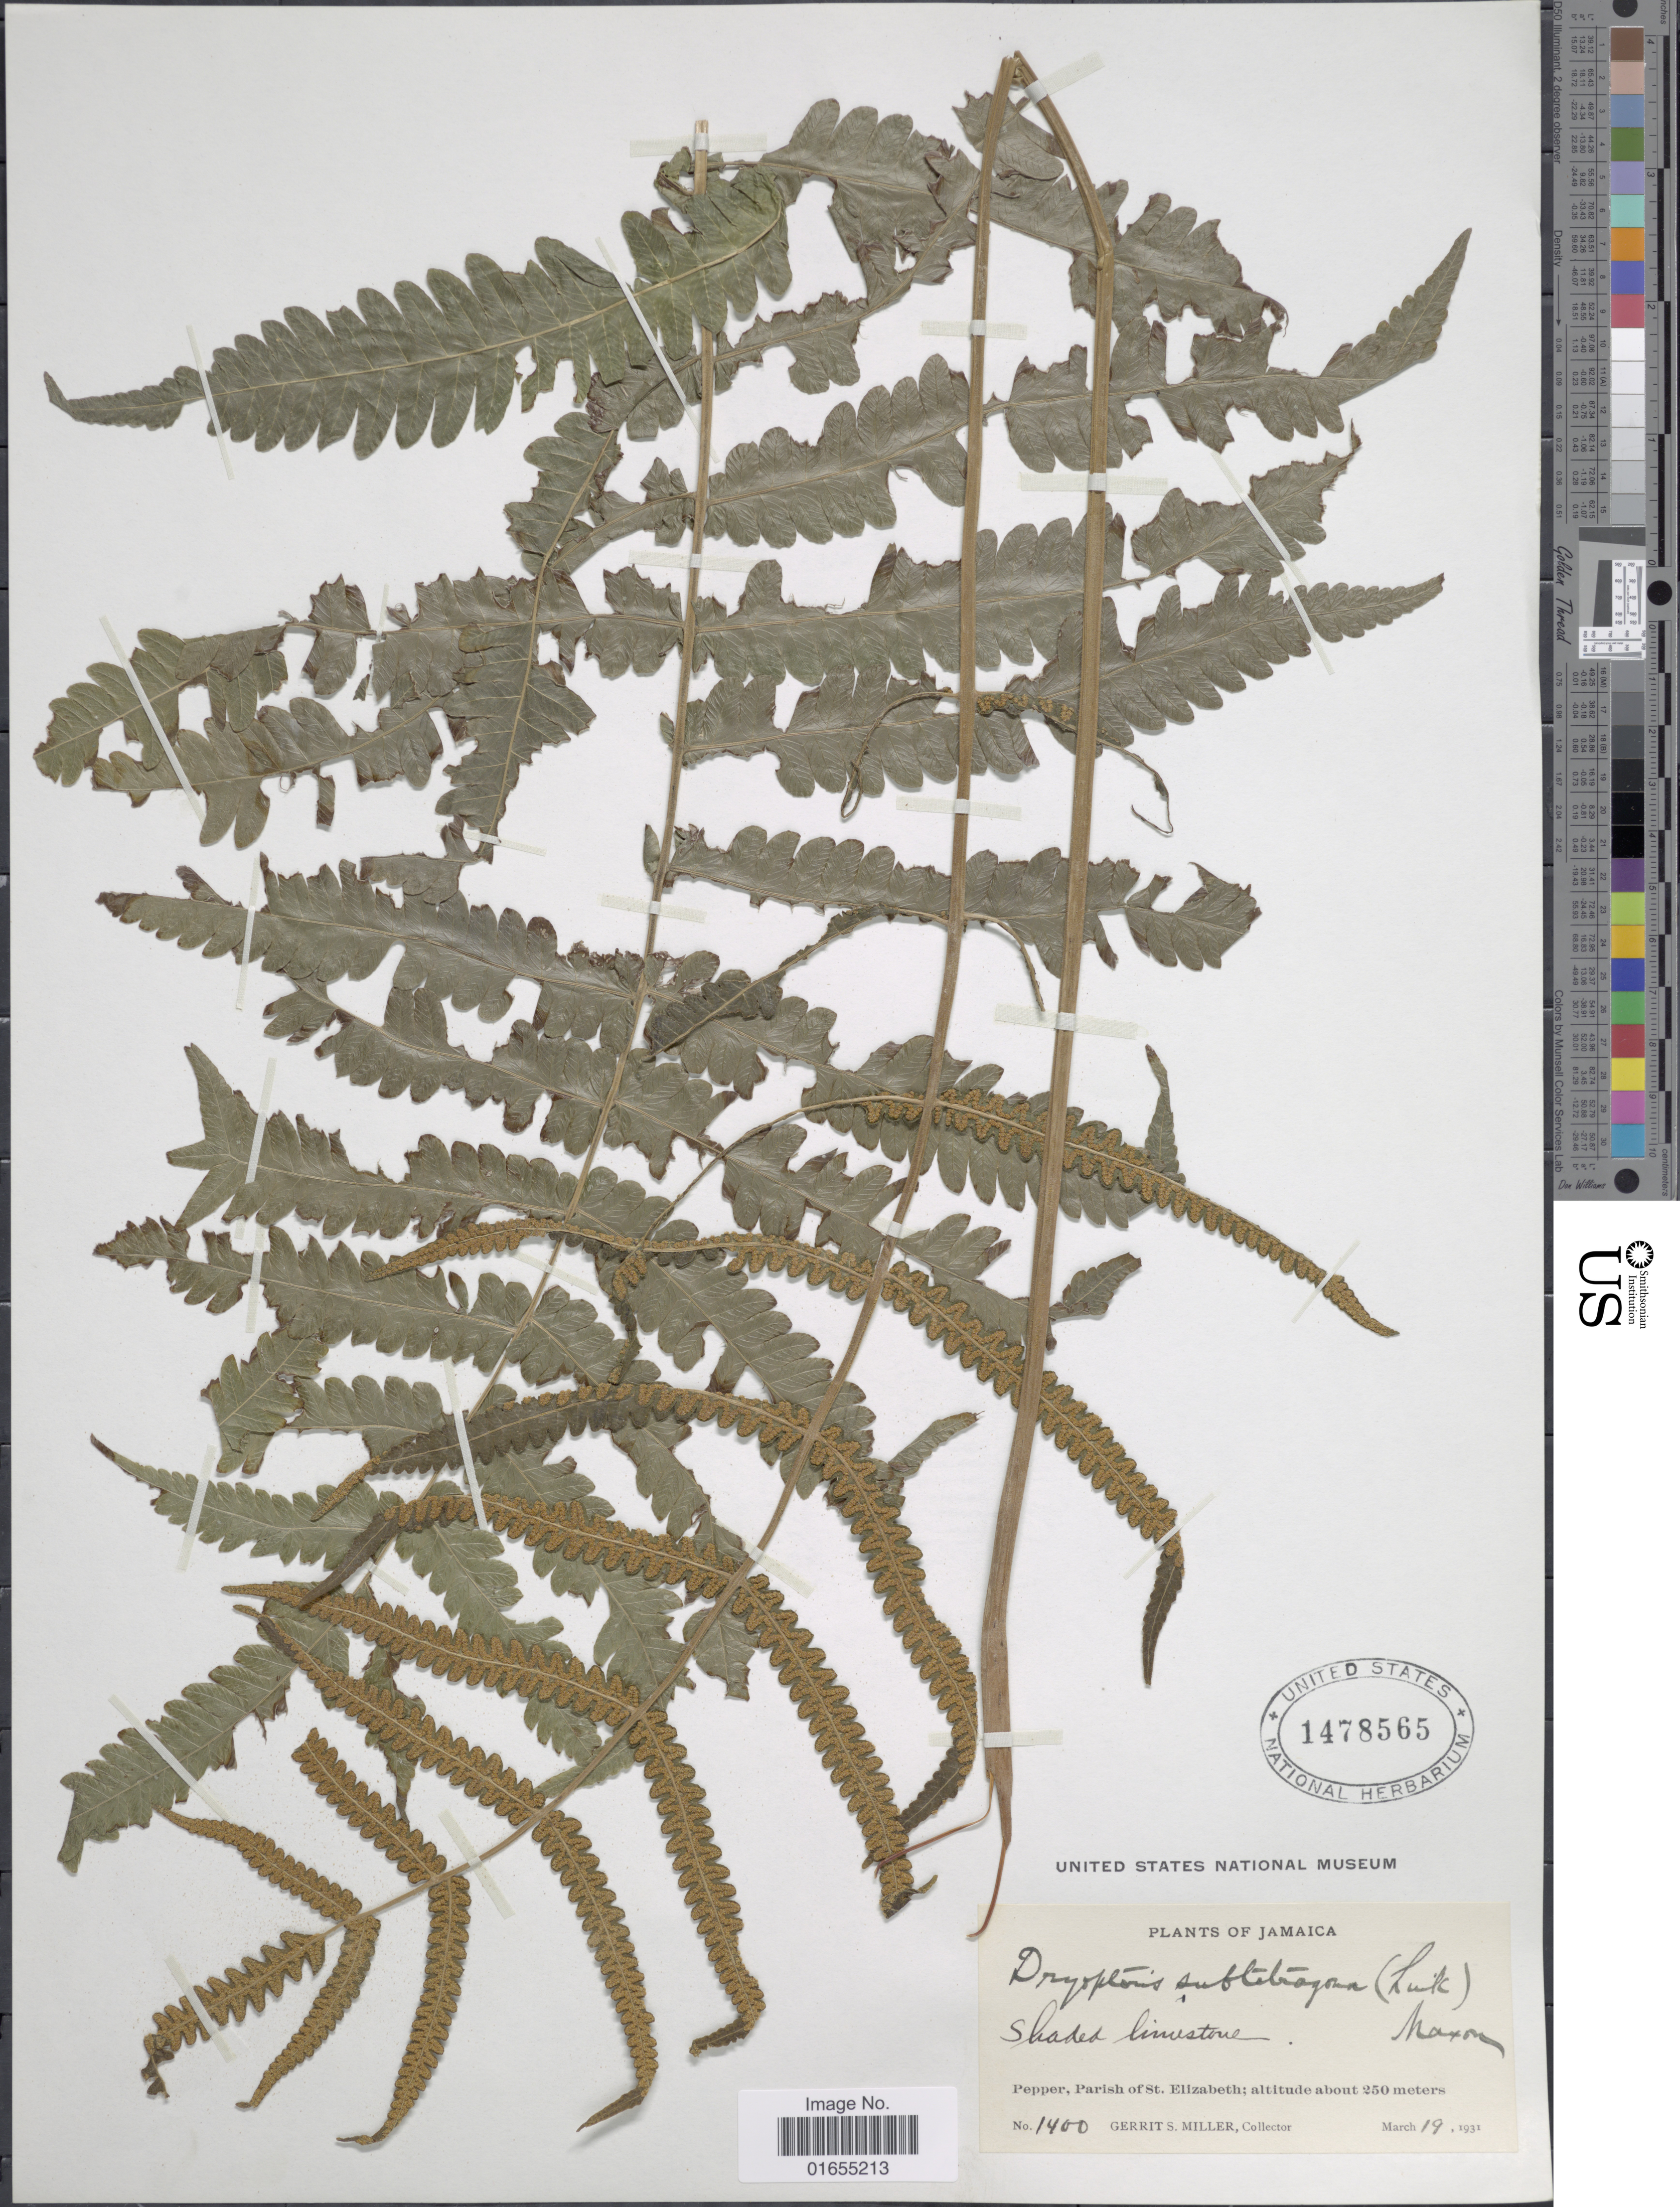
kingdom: Plantae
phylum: Tracheophyta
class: Polypodiopsida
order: Polypodiales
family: Thelypteridaceae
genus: Goniopteris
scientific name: Goniopteris subtetragona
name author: (Link) Vareschi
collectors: G. S. Miller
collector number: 1400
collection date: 1931-03-19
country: Jamaica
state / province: Saint Elizabeth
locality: Pepper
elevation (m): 250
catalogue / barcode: US 1478565